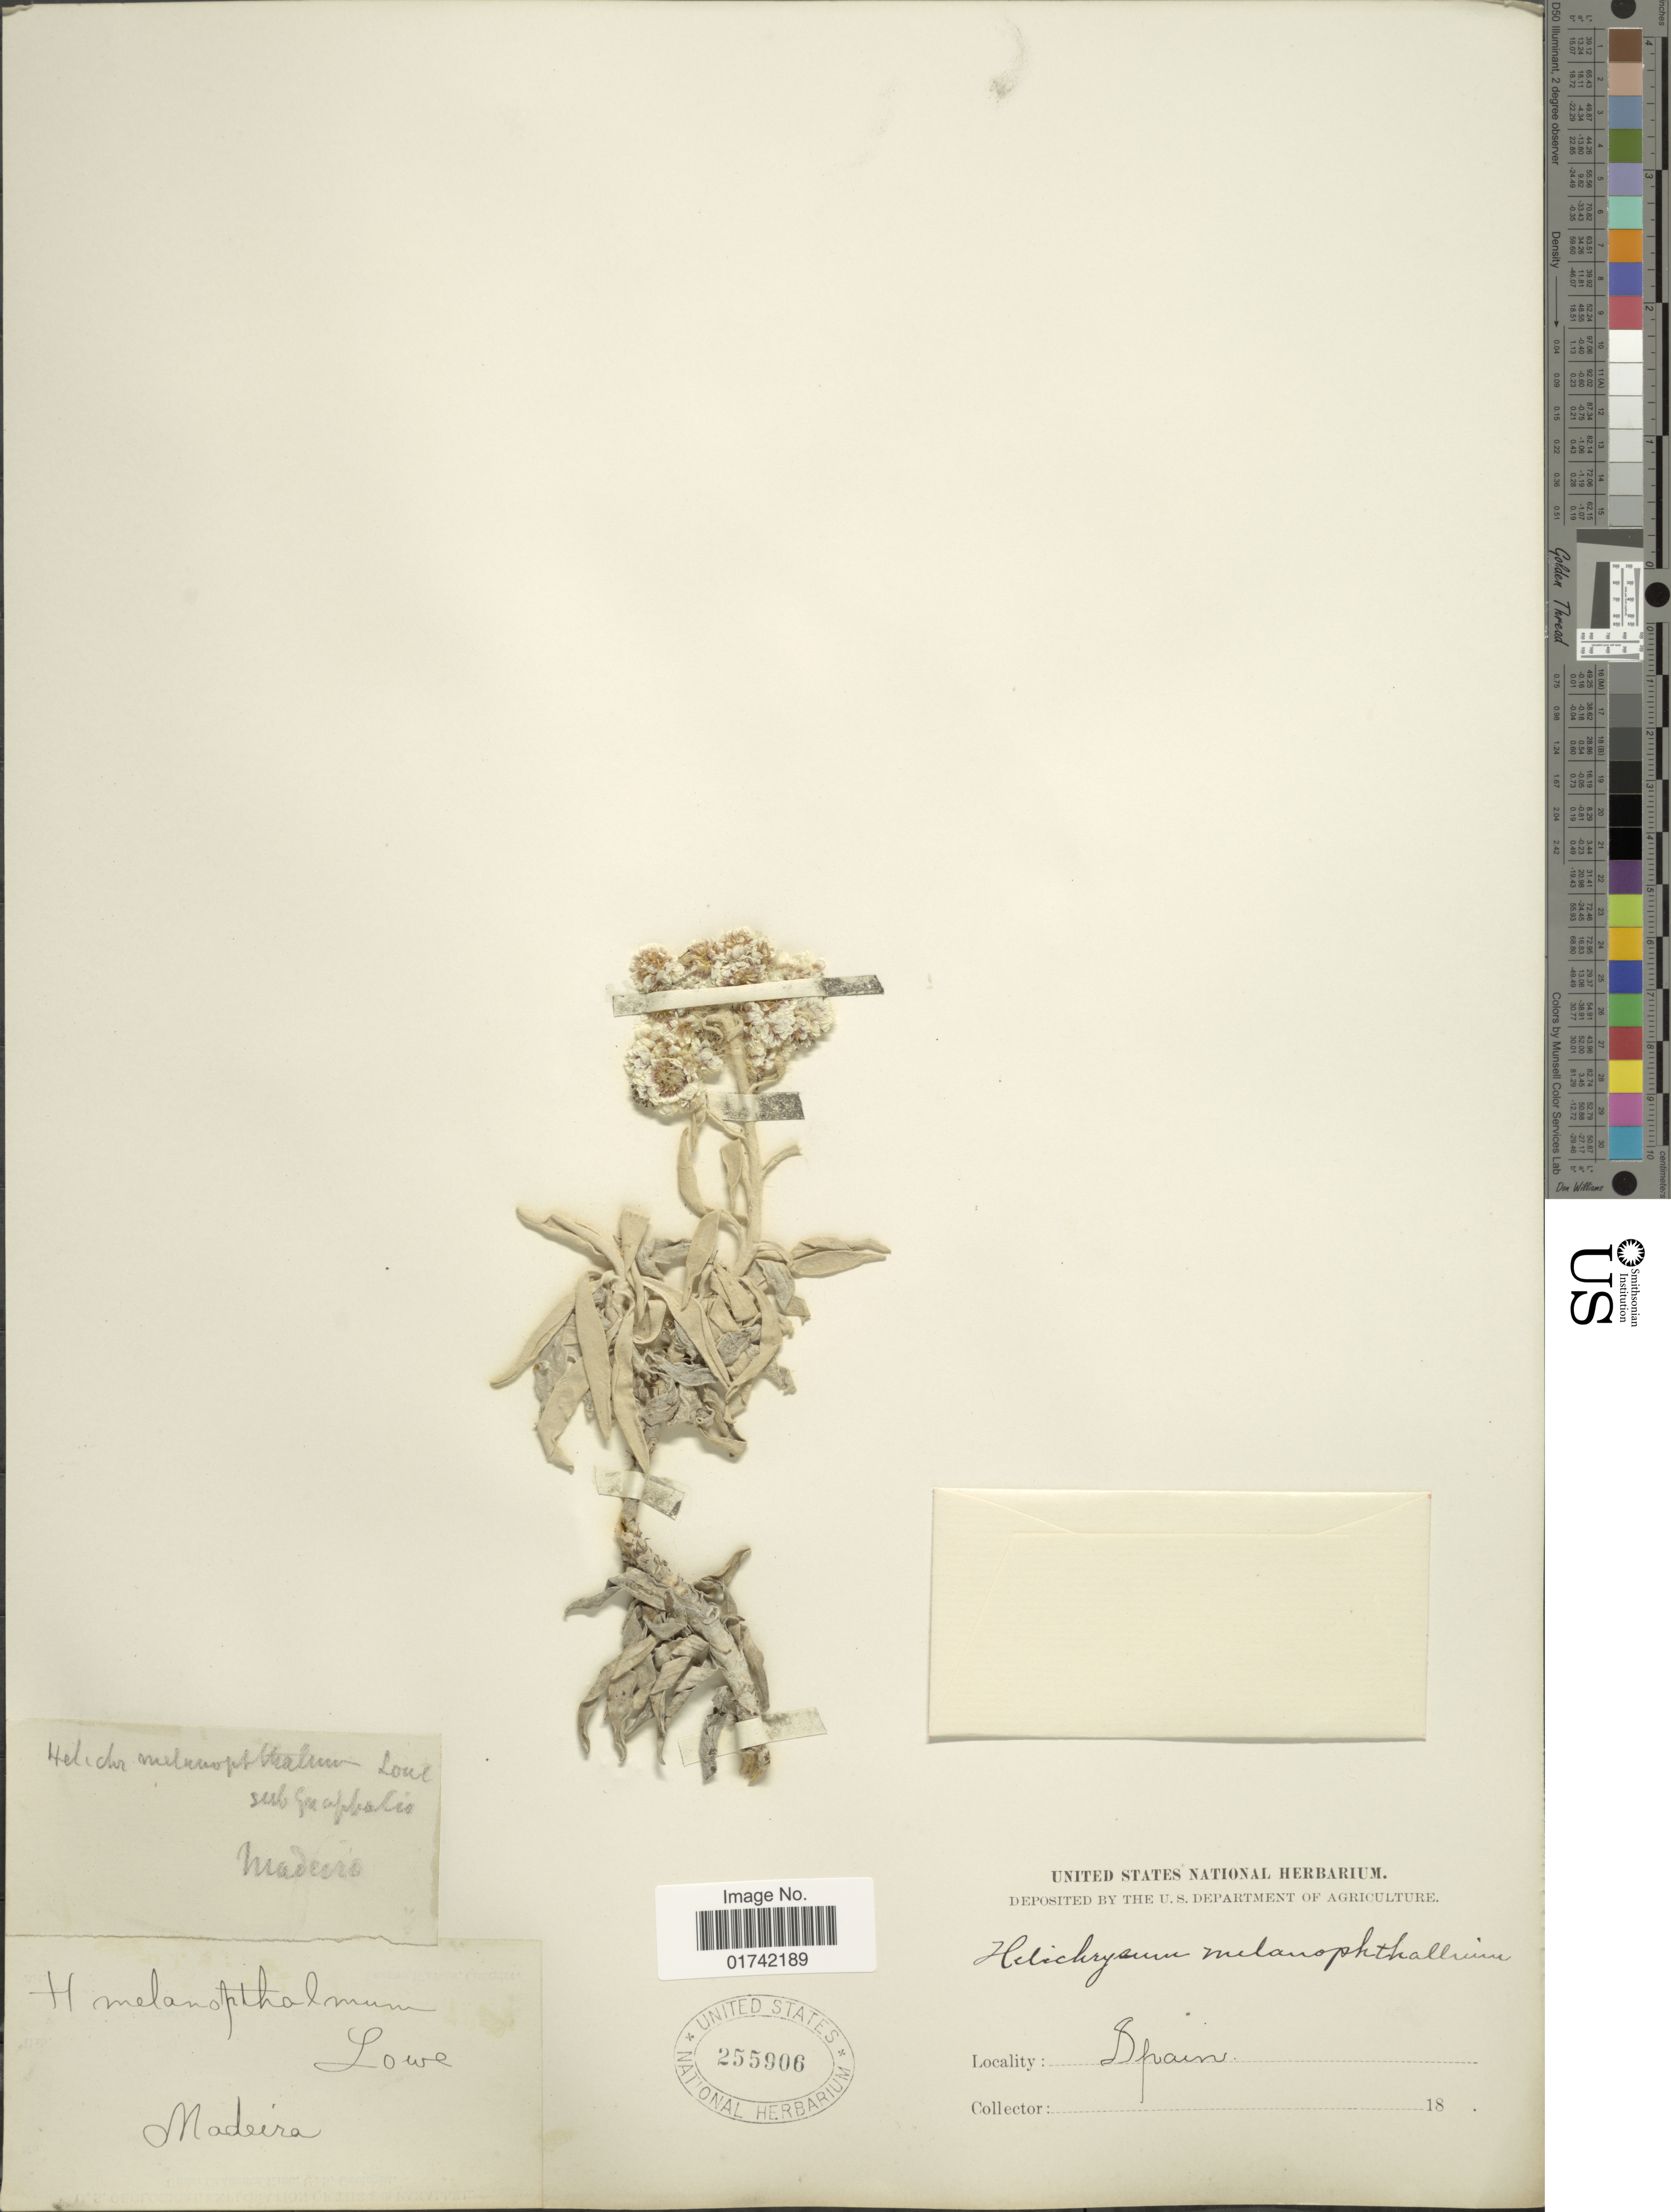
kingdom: Plantae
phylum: Tracheophyta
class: Magnoliopsida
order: Asterales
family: Asteraceae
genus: Helichrysum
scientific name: Helichrysum melanophthalmum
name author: DC.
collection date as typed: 18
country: Spain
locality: Madeira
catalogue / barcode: US 255906